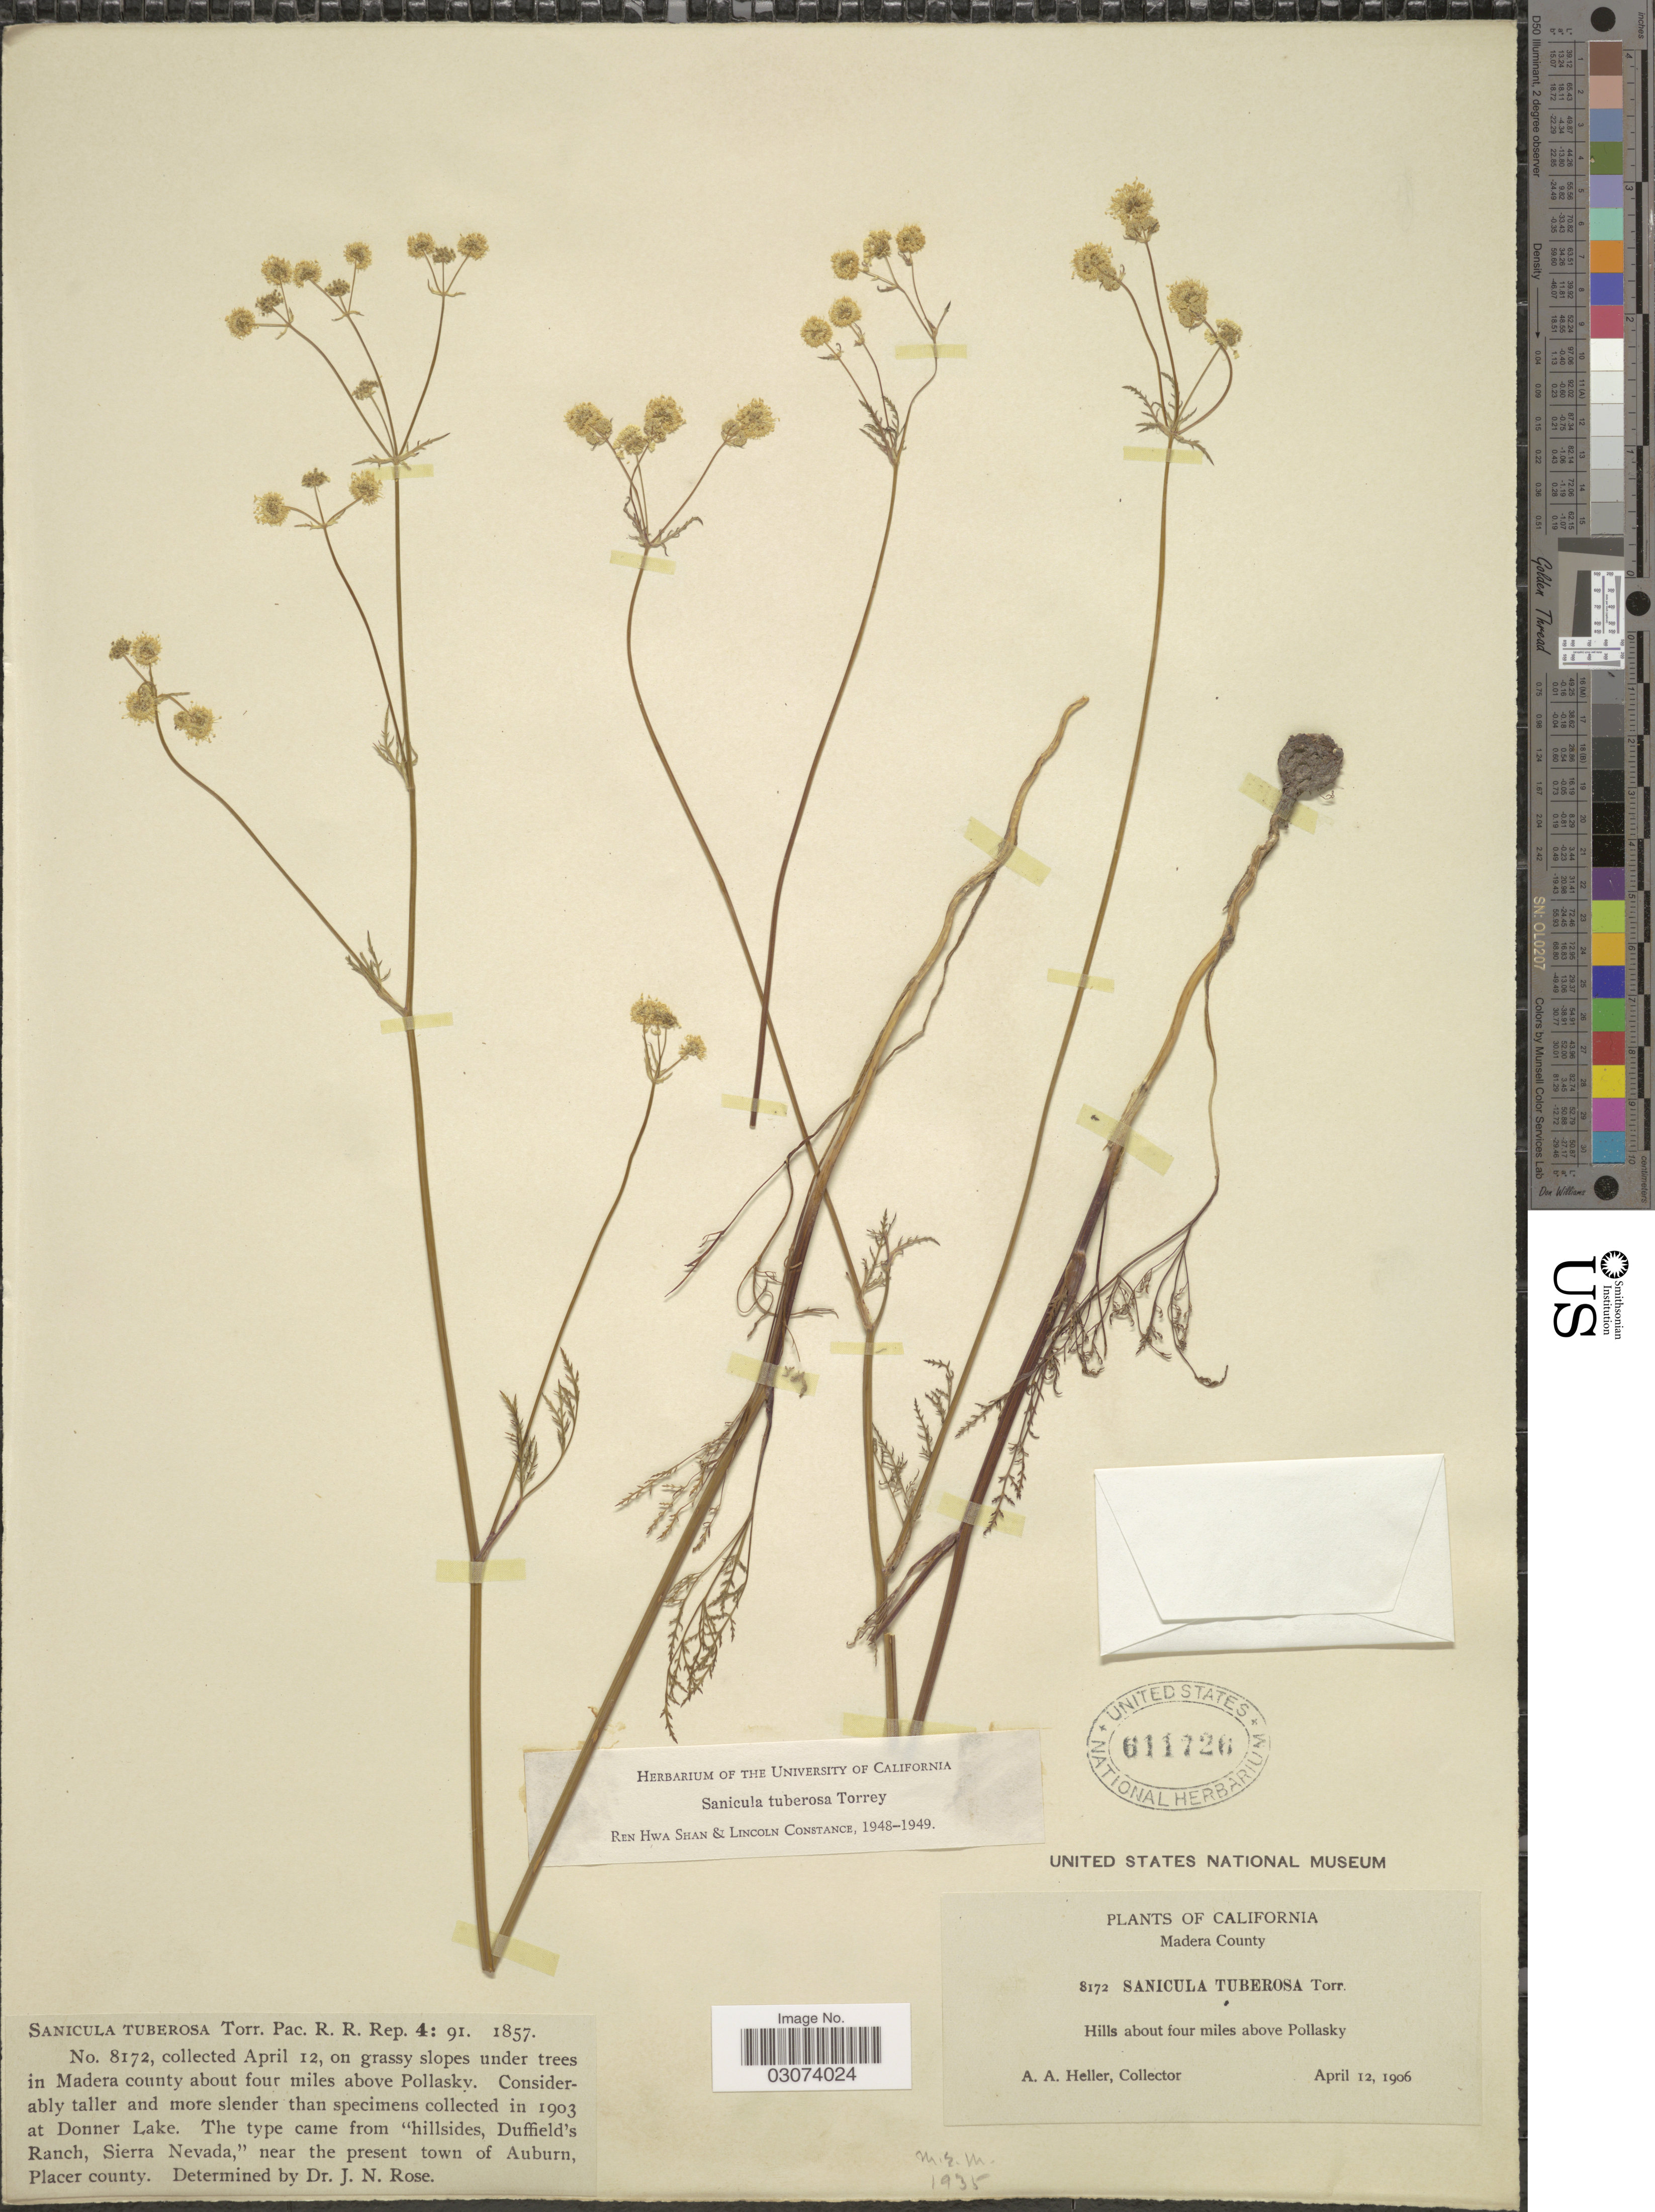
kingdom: Plantae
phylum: Tracheophyta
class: Magnoliopsida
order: Apiales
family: Apiaceae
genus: Sanicula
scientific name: Sanicula tuberosa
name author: Torr.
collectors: A. A. Heller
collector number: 8172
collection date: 1906-04-12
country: United States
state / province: California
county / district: Placer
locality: On grassy slopes under trees in Madera County about four miles above Pollasky. Hills about four miles above Pollasky. Near the present town of Auburn, Placer county. [unsure placement]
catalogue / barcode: US 611726